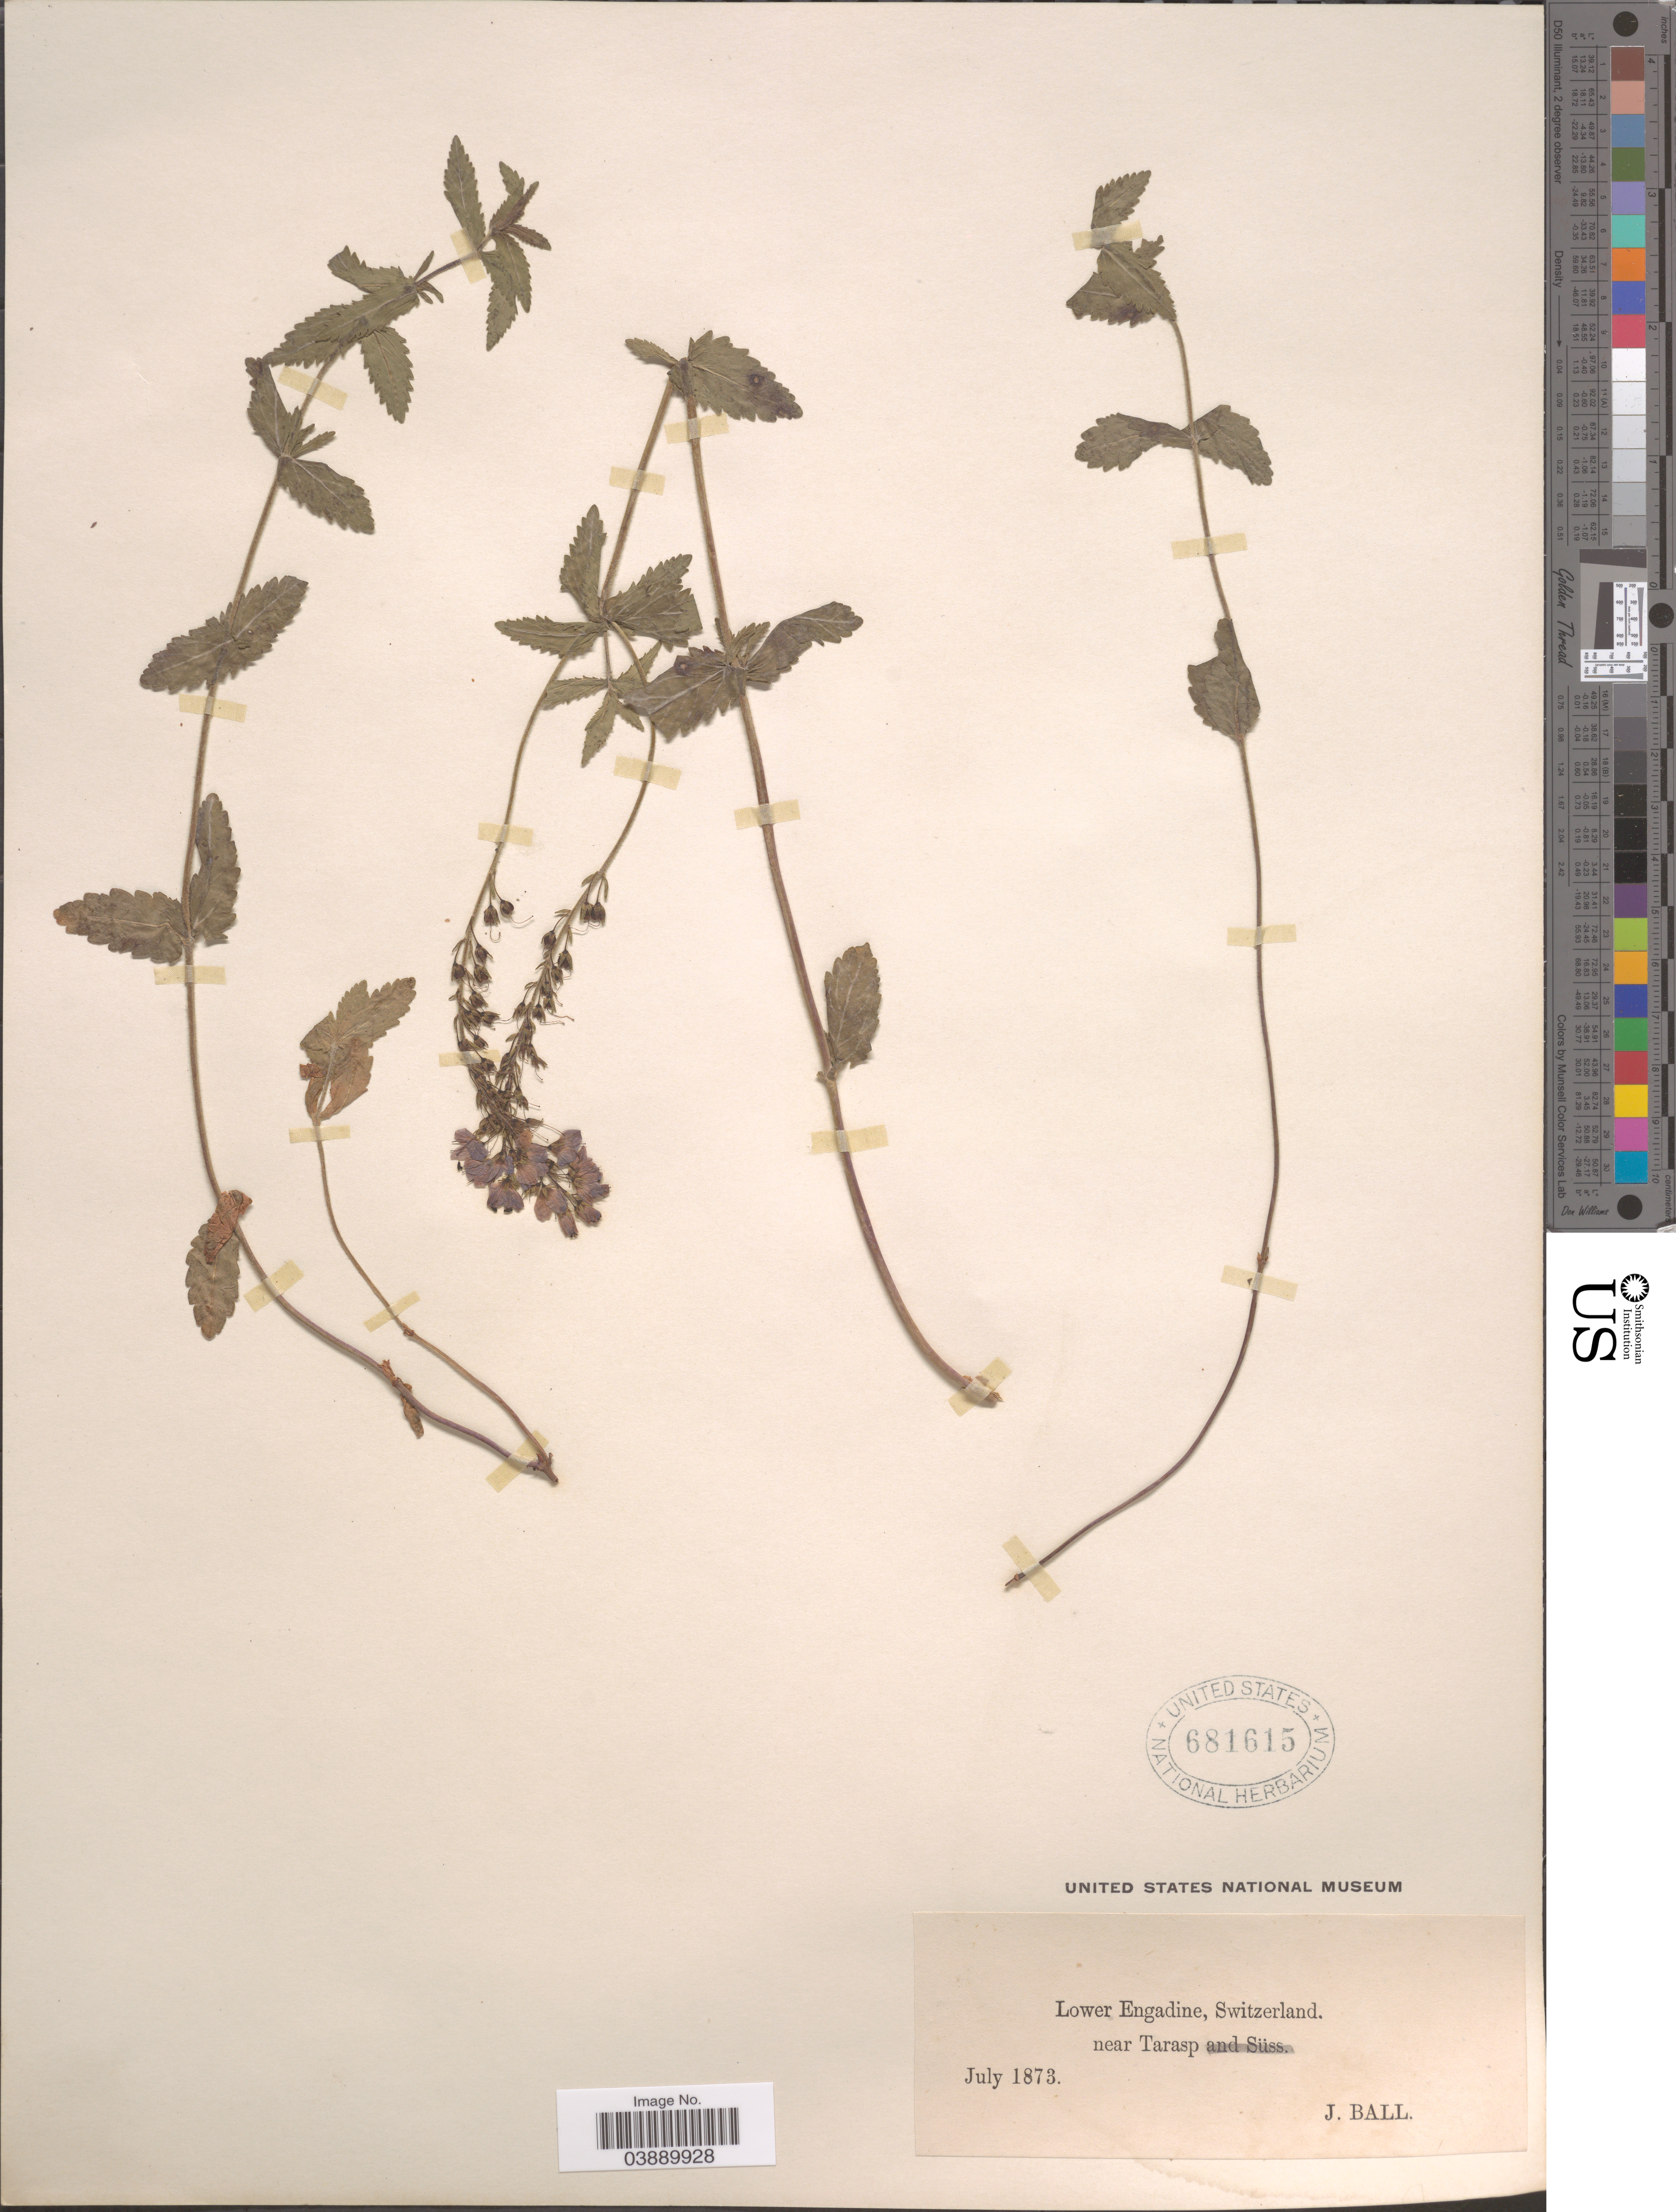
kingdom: Plantae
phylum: Tracheophyta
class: Magnoliopsida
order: Lamiales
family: Plantaginaceae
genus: Veronica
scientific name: Veronica teucrium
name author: L.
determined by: Albach, Dirk C.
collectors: J. Ball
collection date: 1873-07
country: Switzerland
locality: Lower Engadine, near Tarasp.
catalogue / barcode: US 681615